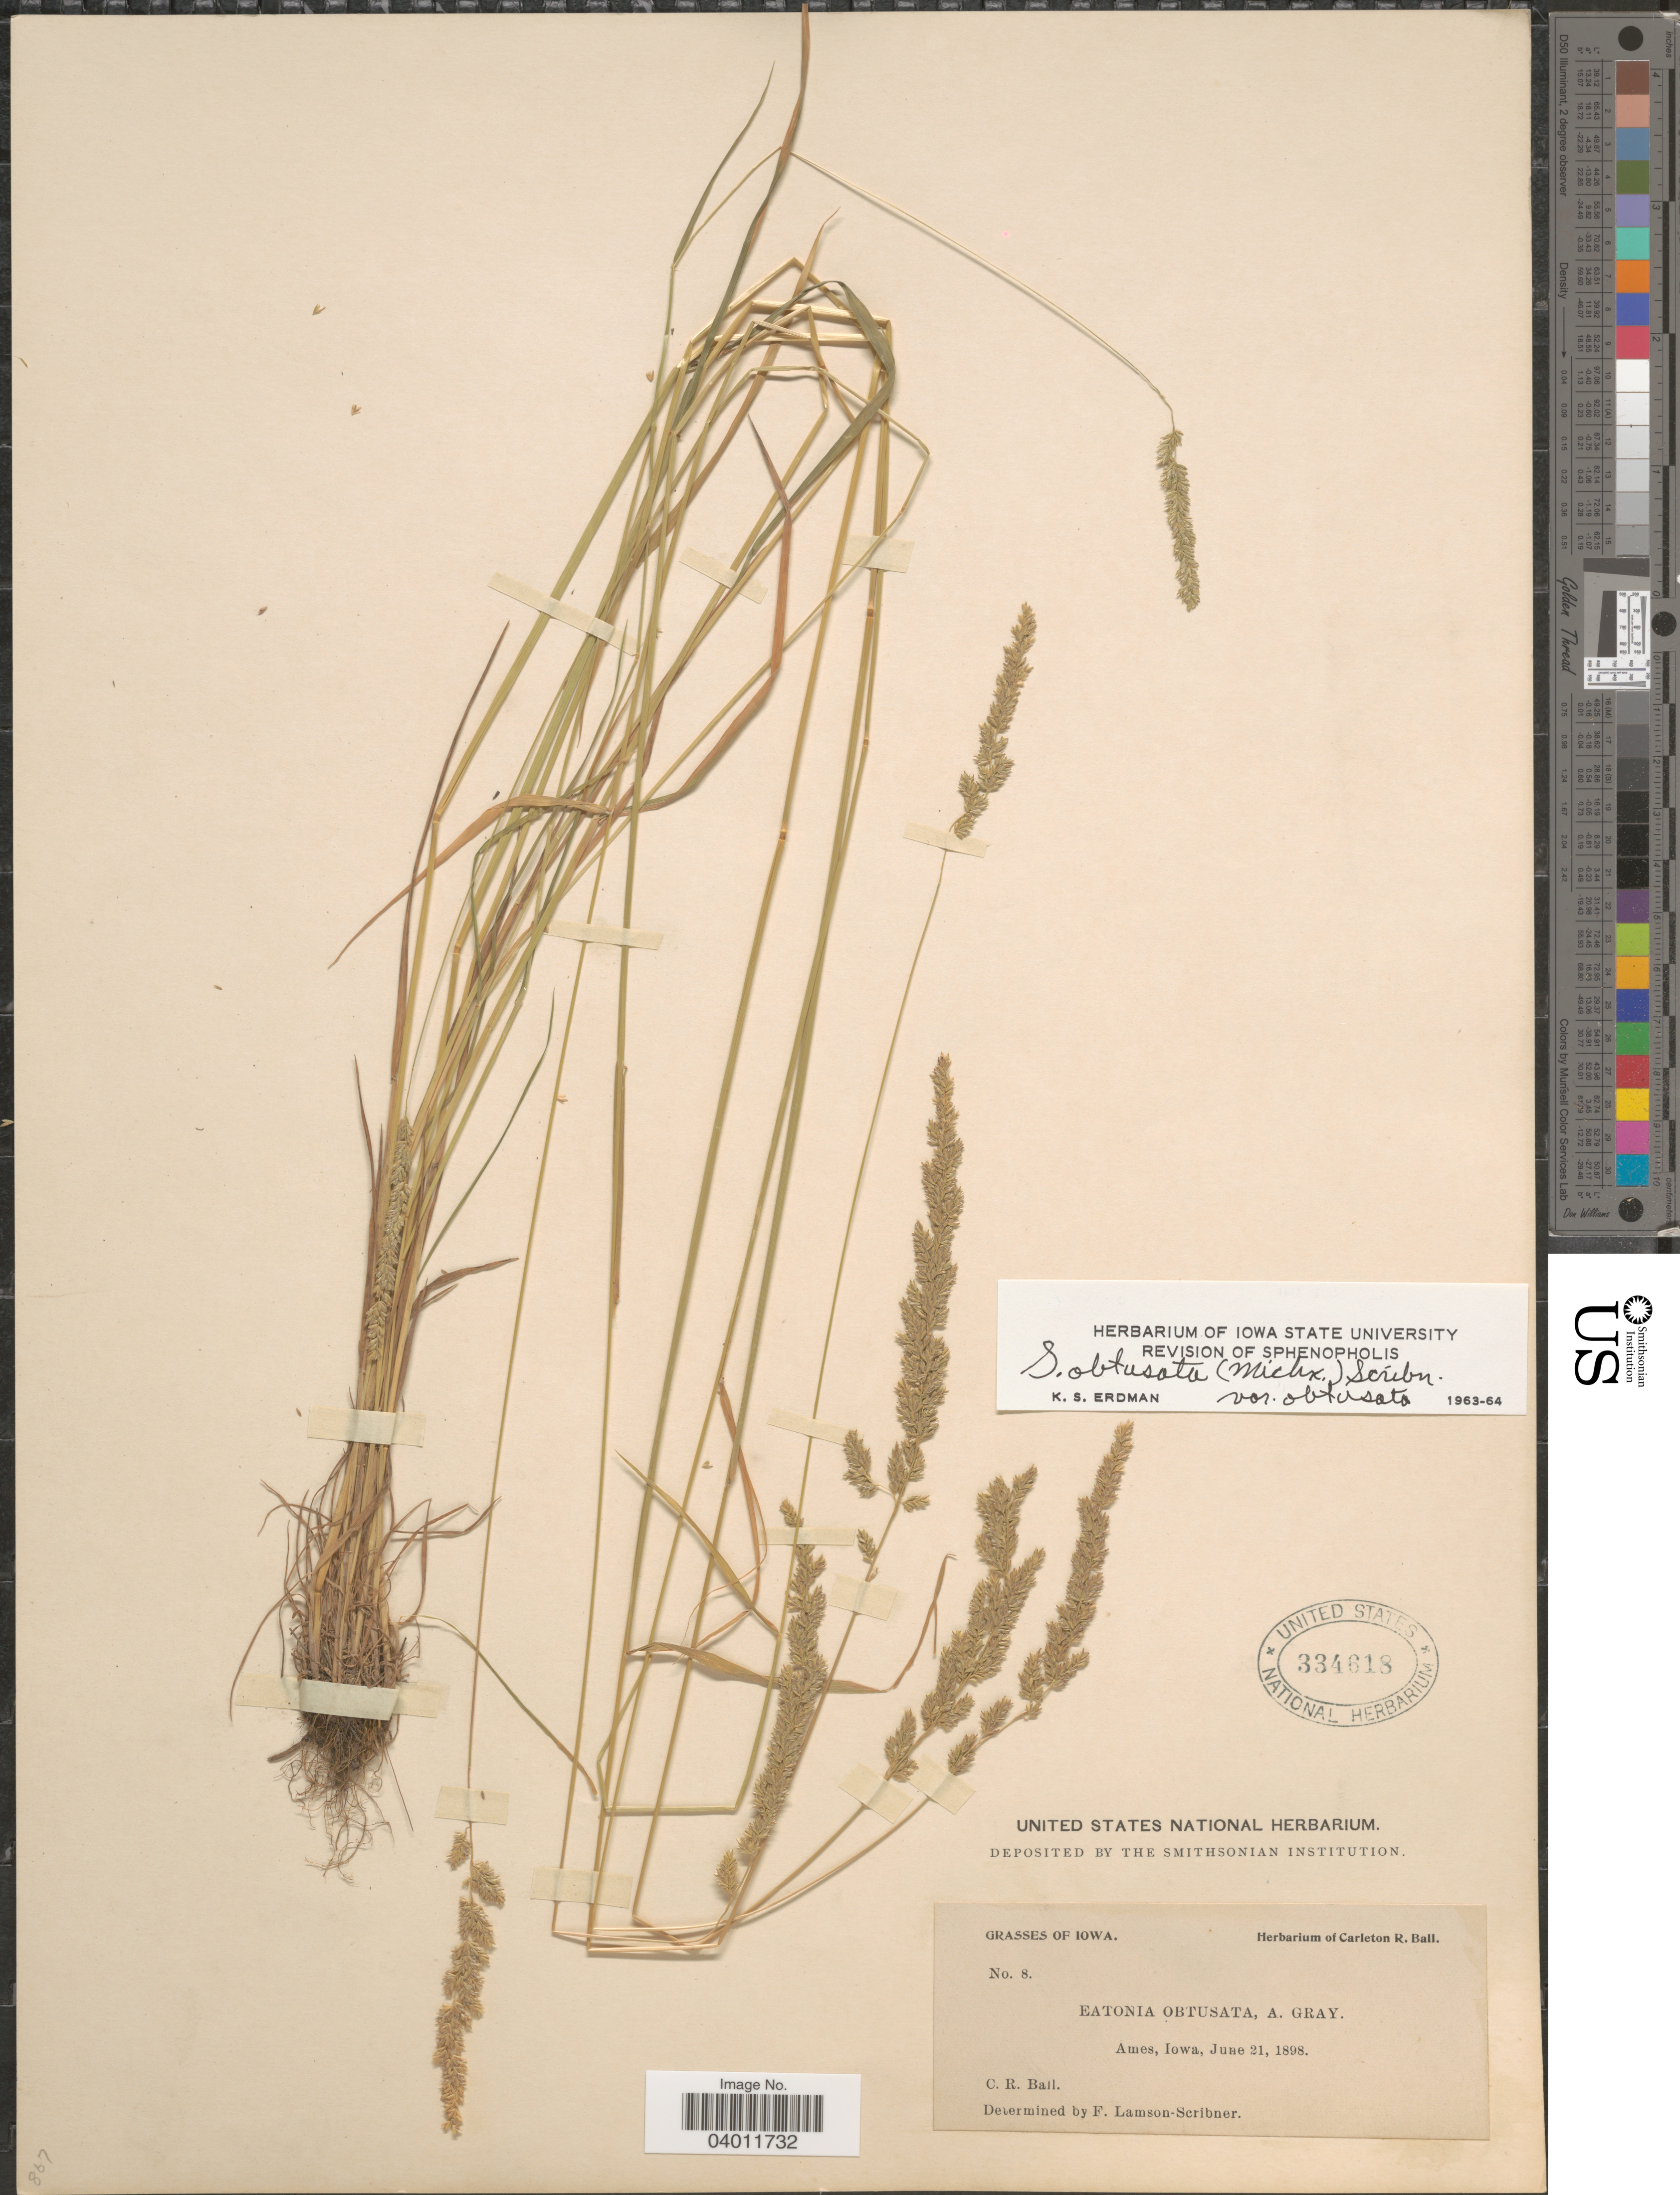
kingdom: Plantae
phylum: Tracheophyta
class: Liliopsida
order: Poales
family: Poaceae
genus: Sphenopholis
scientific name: Sphenopholis obtusata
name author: (Michx.) Scribn.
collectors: C. R. Ball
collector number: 8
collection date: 1898-06-21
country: United States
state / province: Iowa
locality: Ames.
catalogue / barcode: US 334618